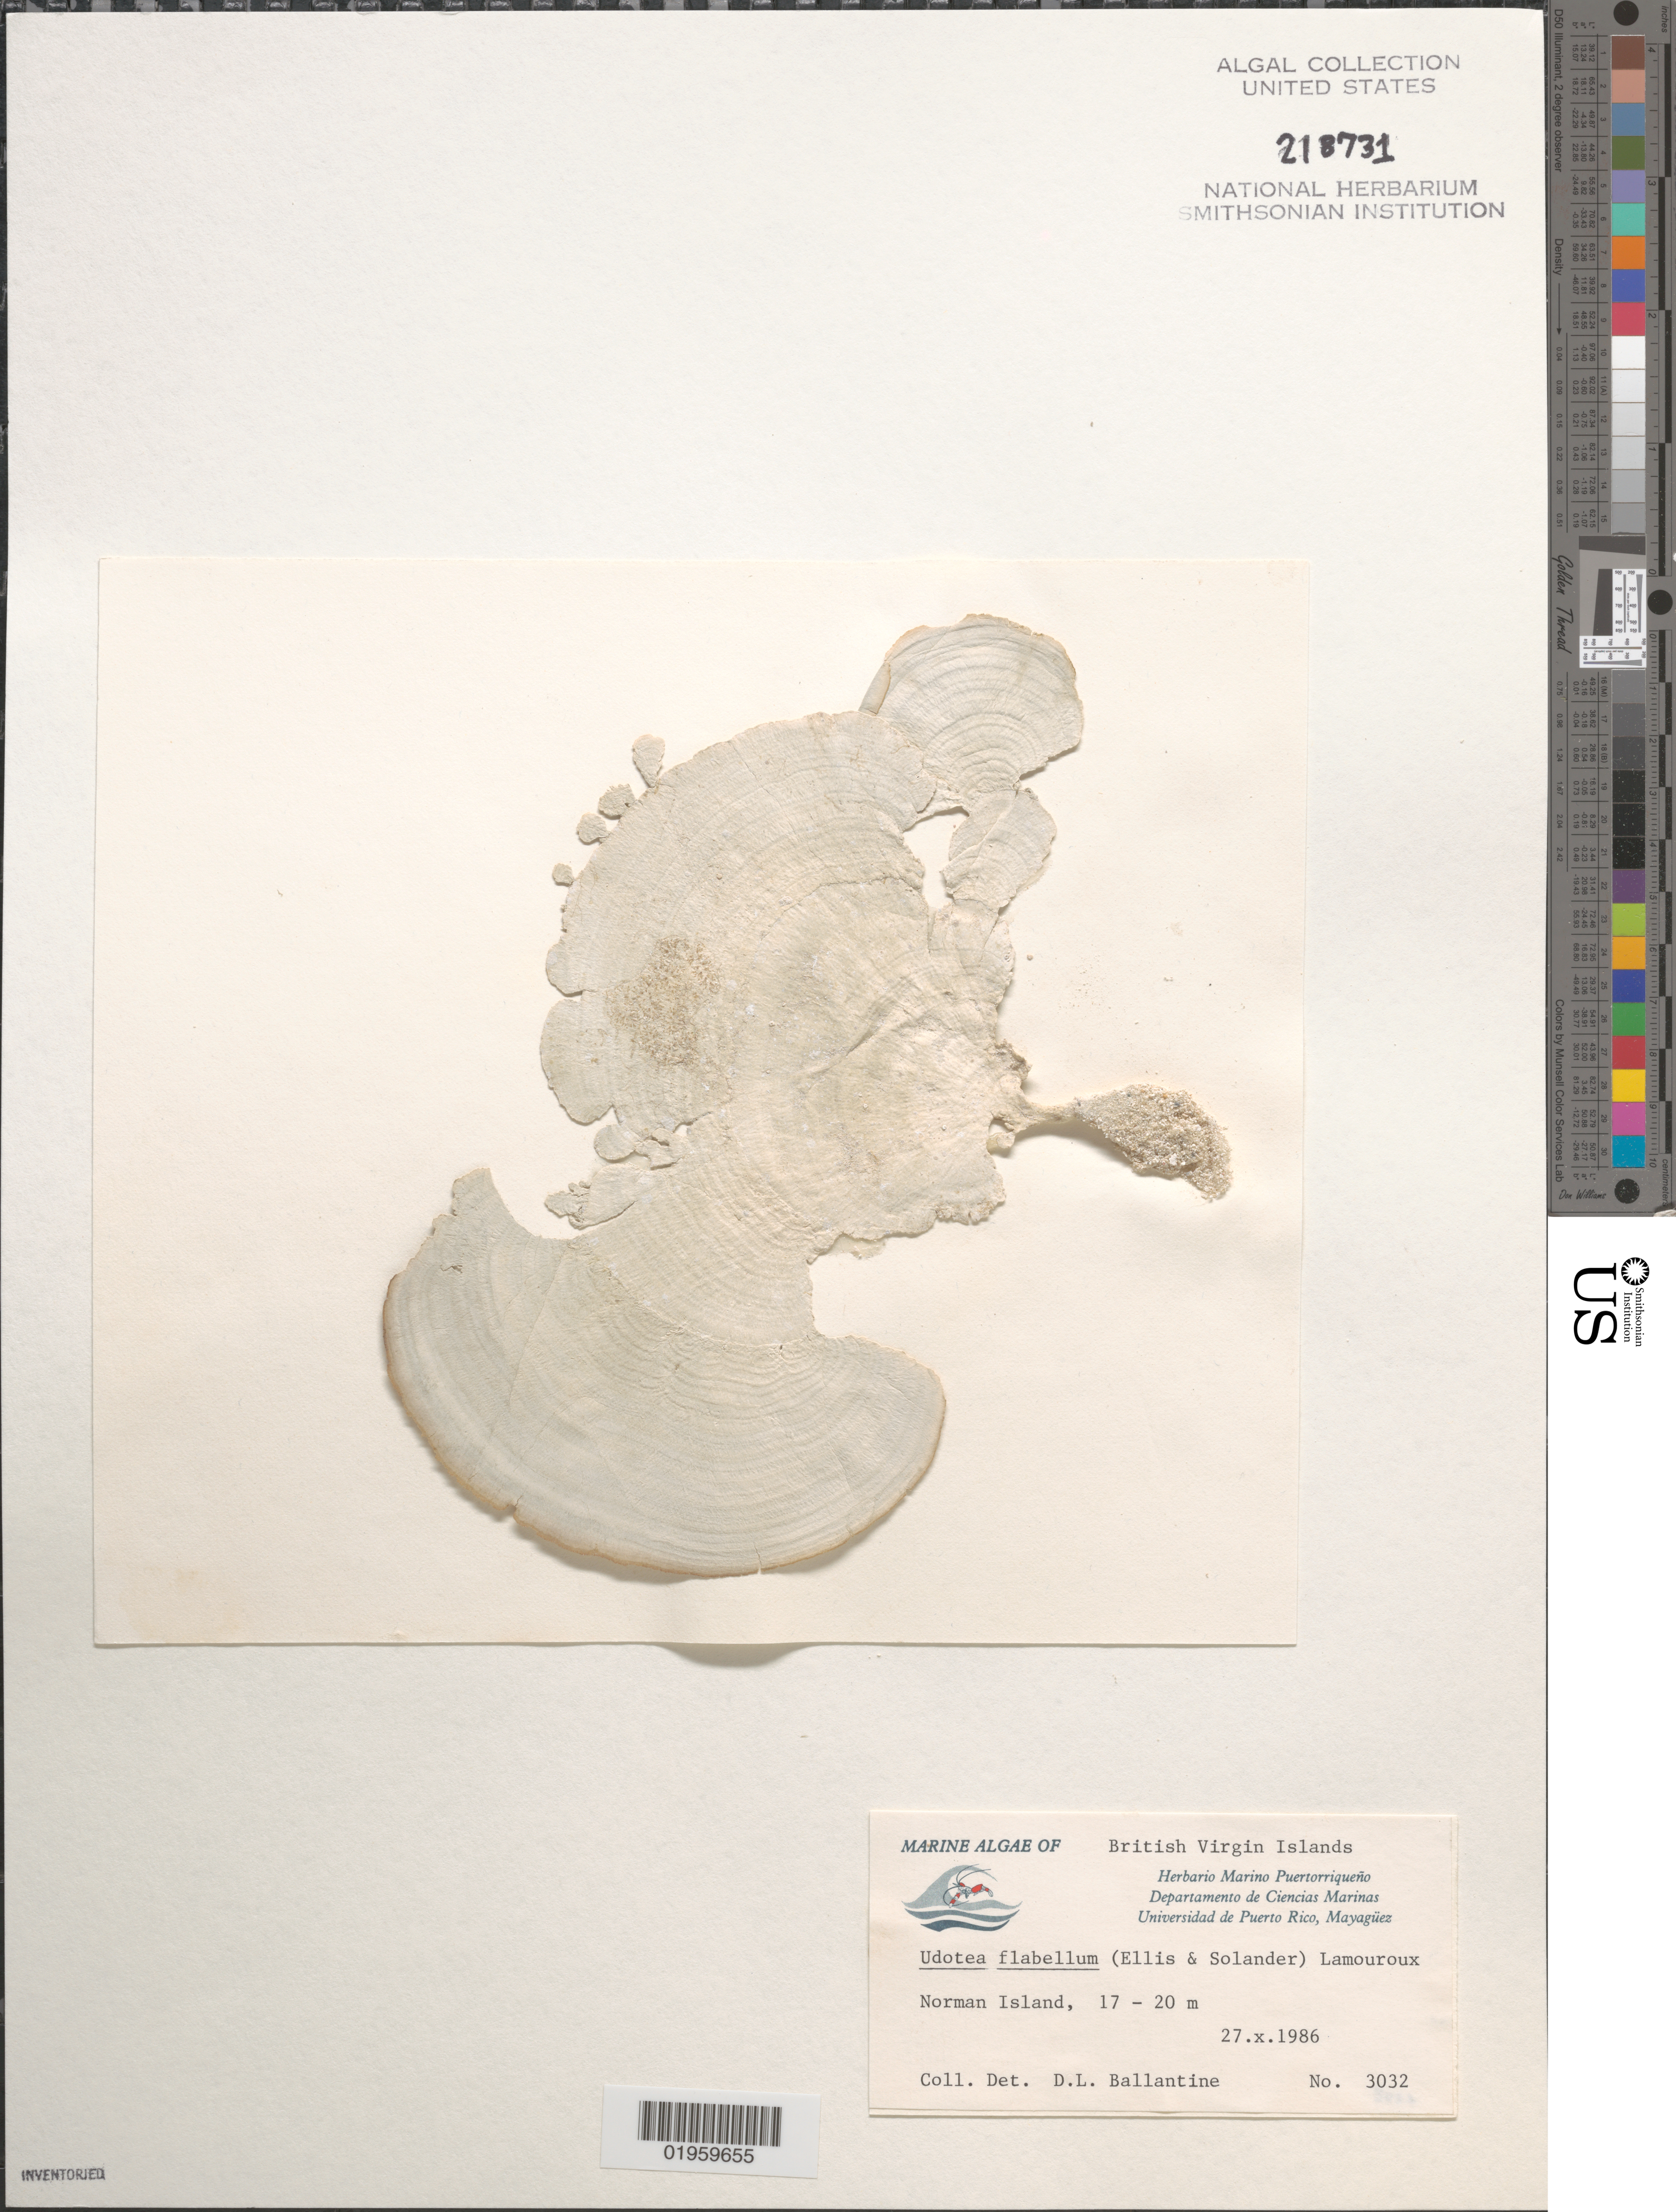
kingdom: Plantae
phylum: Chlorophyta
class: Ulvophyceae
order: Bryopsidales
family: Udoteaceae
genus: Udotea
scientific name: Udotea flabellum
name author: (J. Ellis & Sol.) M. Howe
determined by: Ballantine, D. L.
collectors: D.L. Ballantine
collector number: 3032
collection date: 1986-10-27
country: British Virgin Islands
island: Norman Island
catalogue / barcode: US 218731